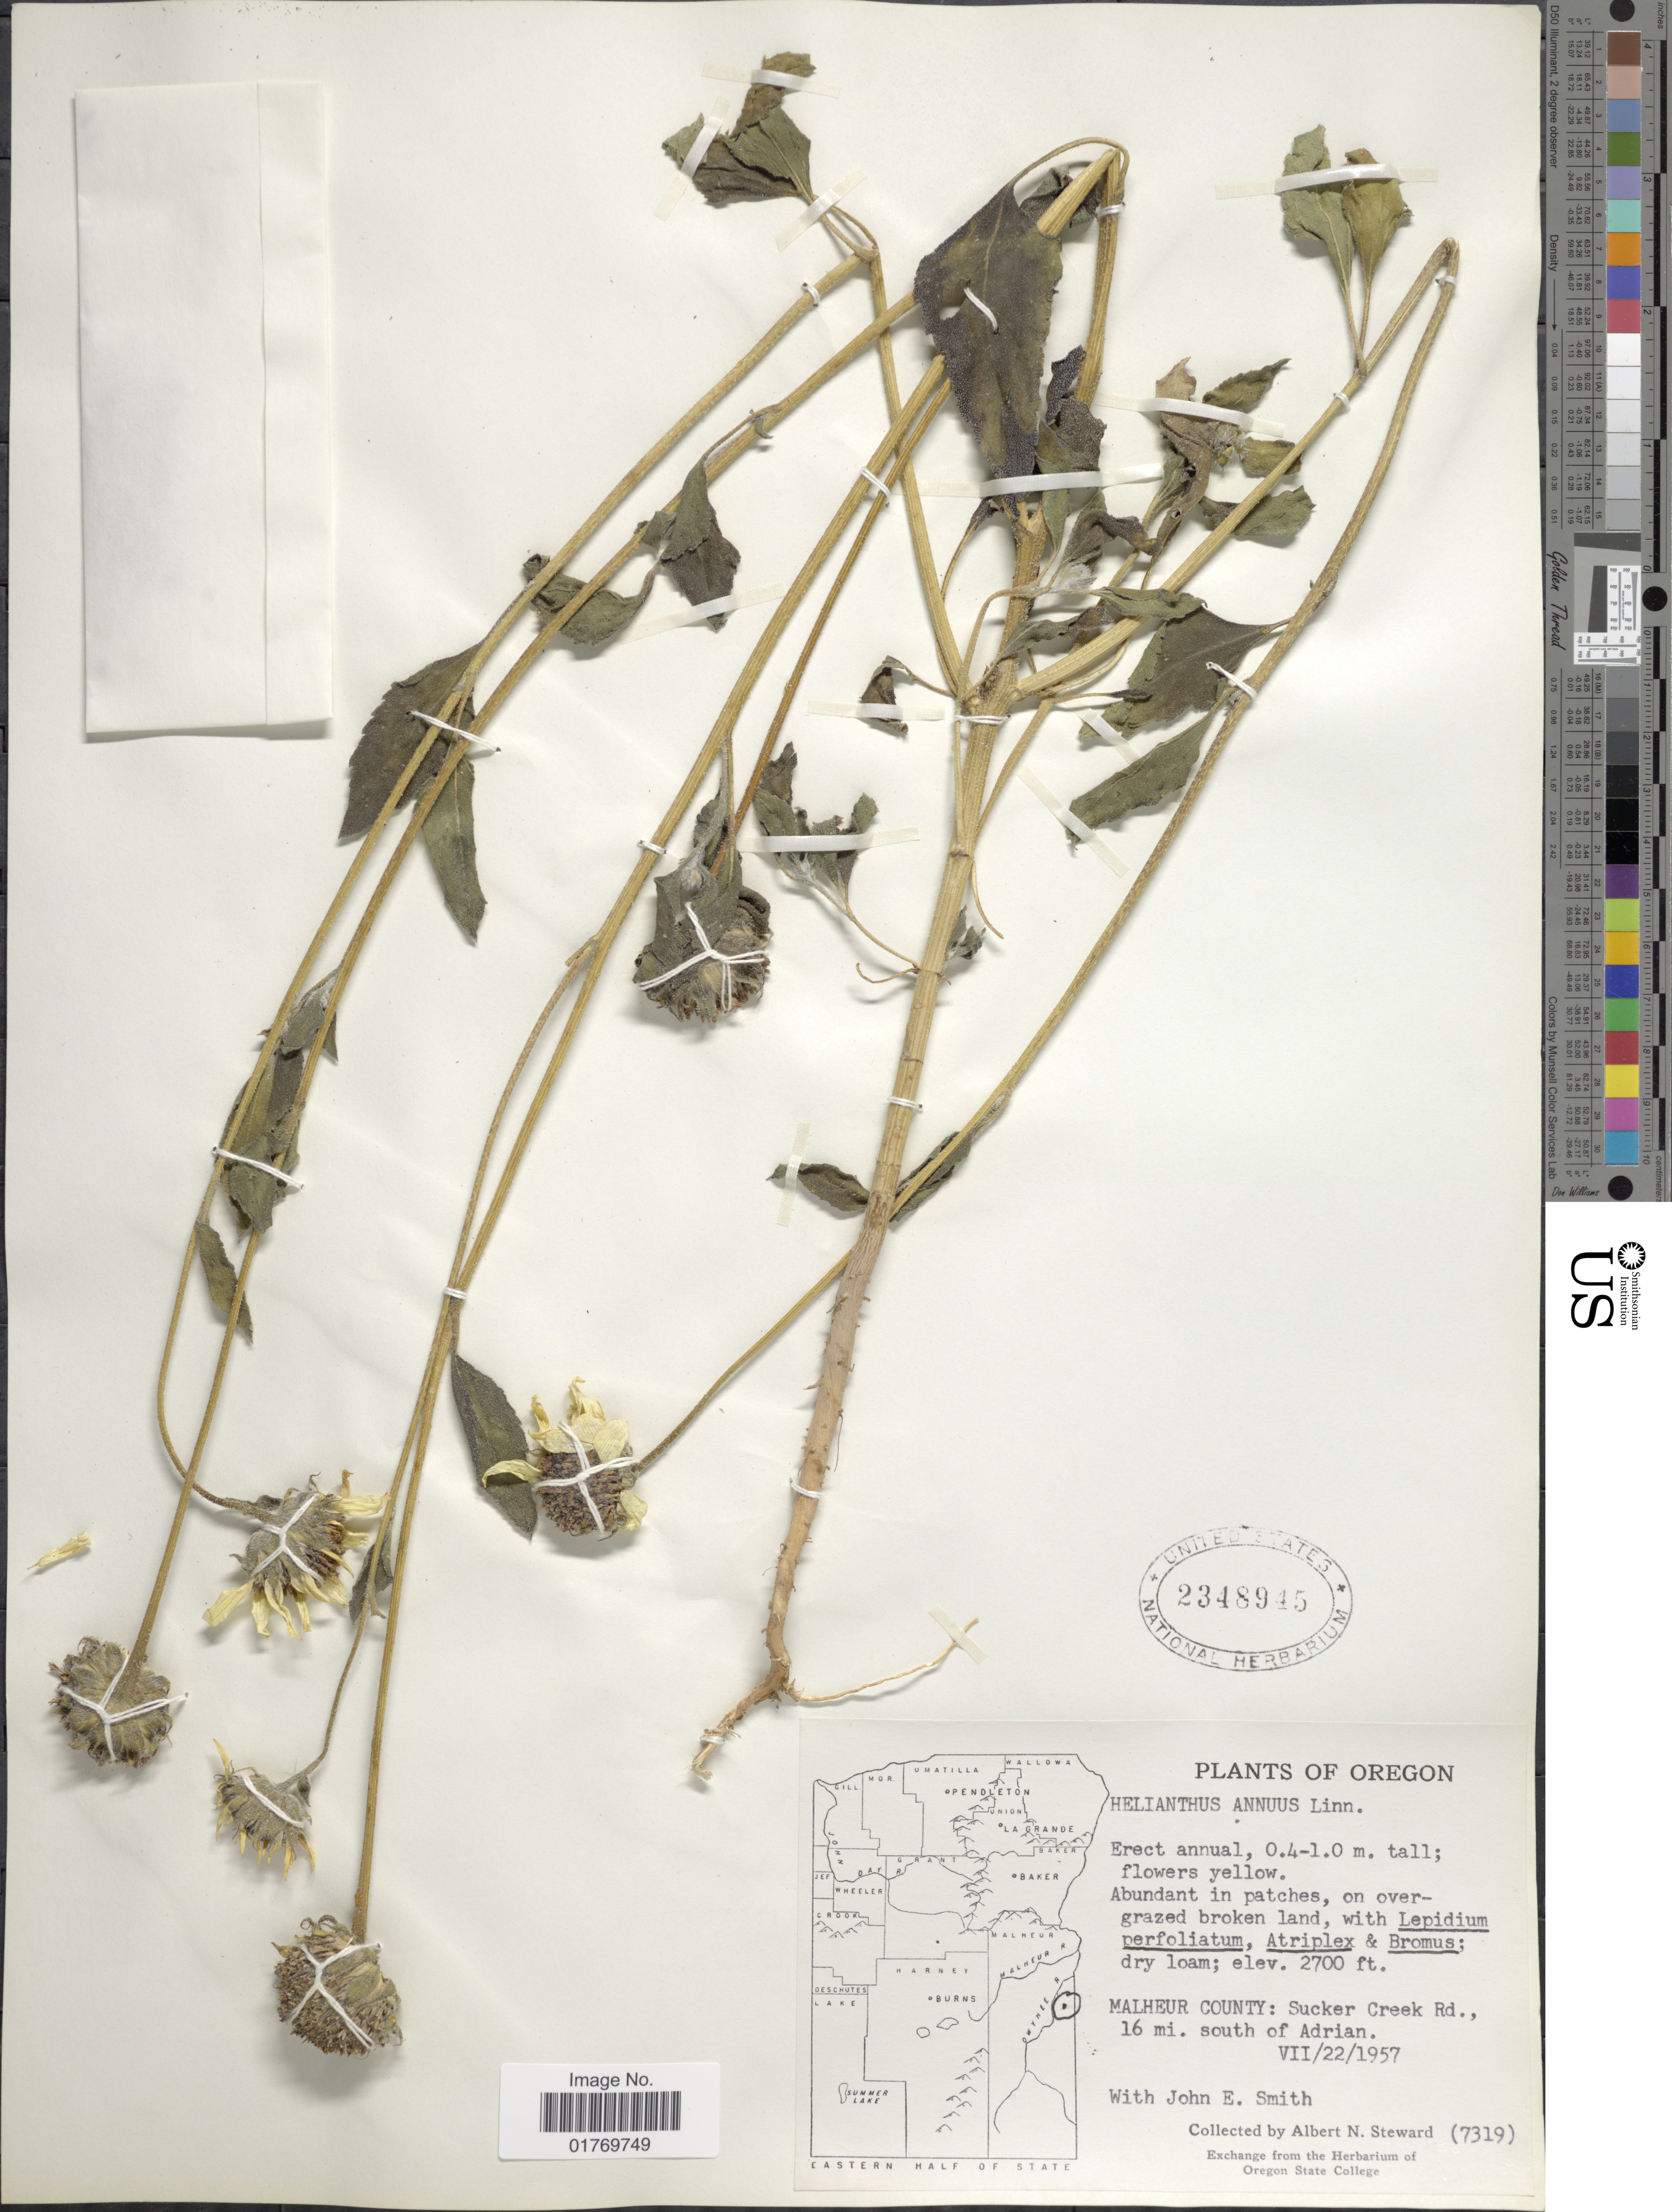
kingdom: Plantae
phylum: Tracheophyta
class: Magnoliopsida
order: Asterales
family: Asteraceae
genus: Helianthus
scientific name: Helianthus annuus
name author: L.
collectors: A. N. Steward & J. Smith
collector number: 7319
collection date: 1957-07-22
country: United States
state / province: Oregon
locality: Malheur County: Sucker Creek Rd., 16 mi. south of Adrian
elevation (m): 823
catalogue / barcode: US 2348945